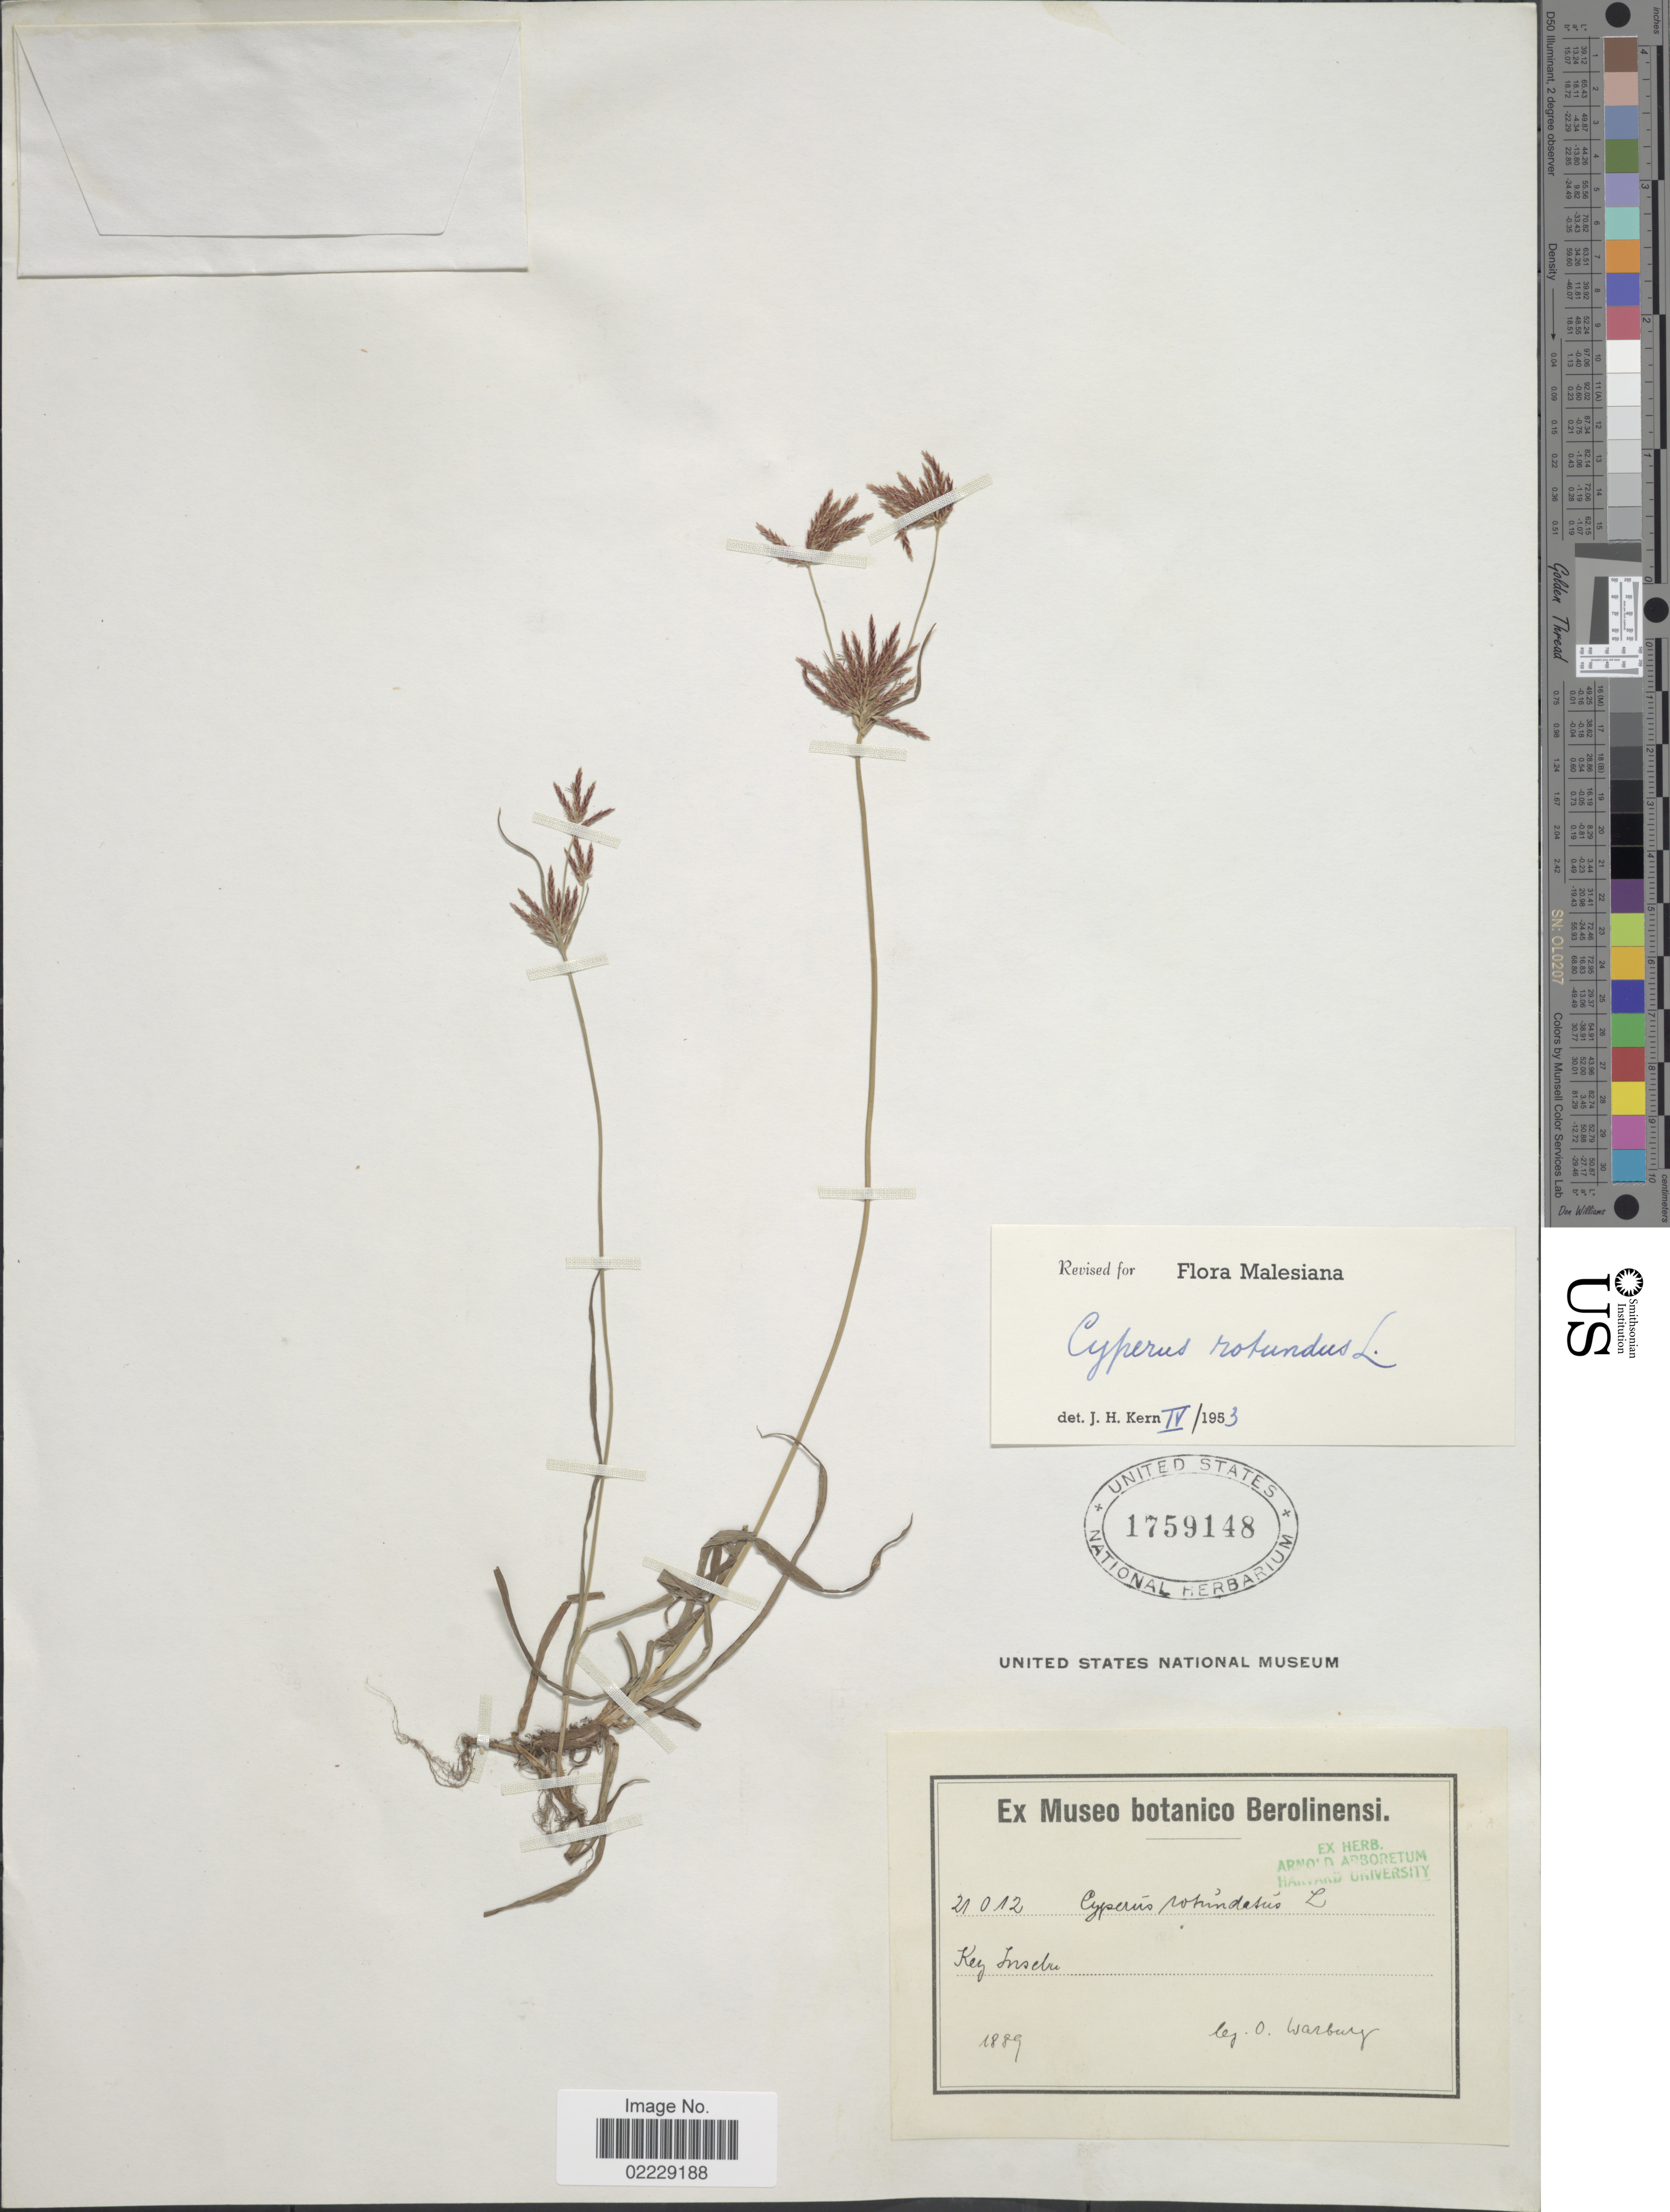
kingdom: Plantae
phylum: Tracheophyta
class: Liliopsida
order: Poales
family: Cyperaceae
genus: Cyperus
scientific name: Cyperus rotundus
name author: L.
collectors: O. Warburg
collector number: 21012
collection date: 1889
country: Indonesia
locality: Key Inseln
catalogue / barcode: US 1759148